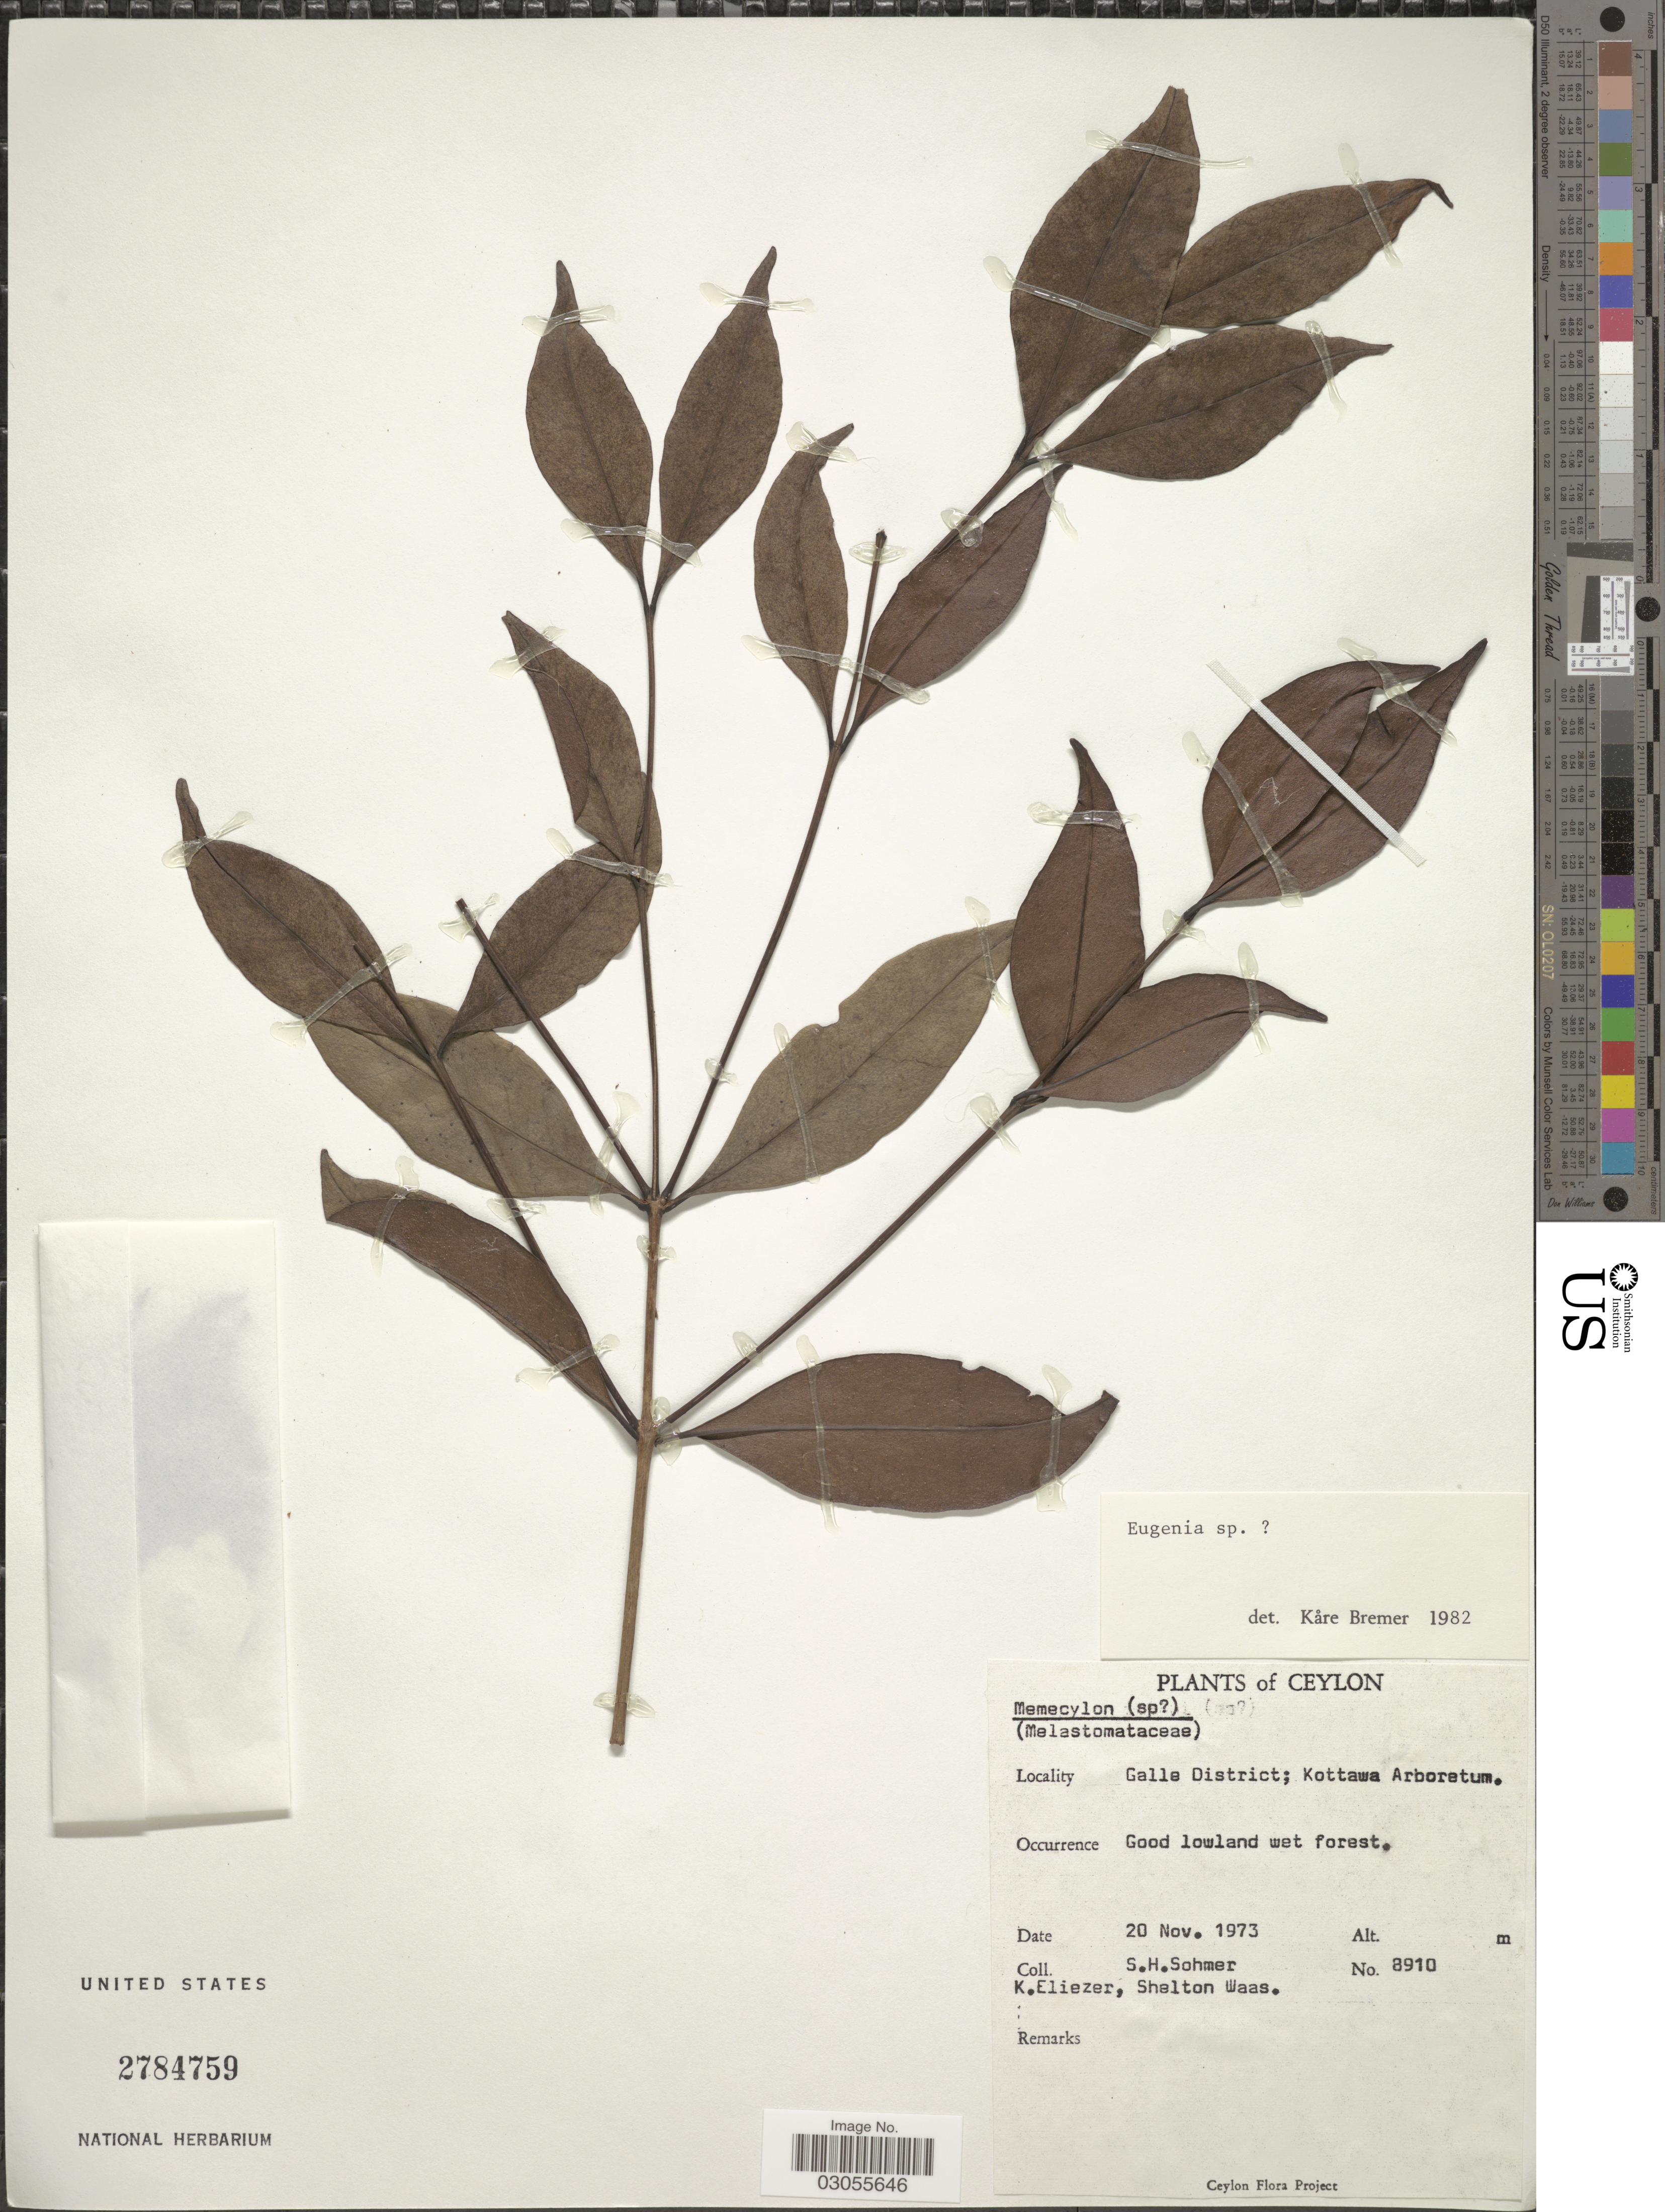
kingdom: Plantae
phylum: Tracheophyta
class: Magnoliopsida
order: Myrtales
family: Myrtaceae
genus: Eugenia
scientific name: Eugenia sp.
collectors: S. H. Sohmer, K. Eliezer & S. Waas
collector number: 8910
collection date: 1973-11-20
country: Sri Lanka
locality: Ceylon. Galle District; Kottawa Arboretum.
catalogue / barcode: US 2784759